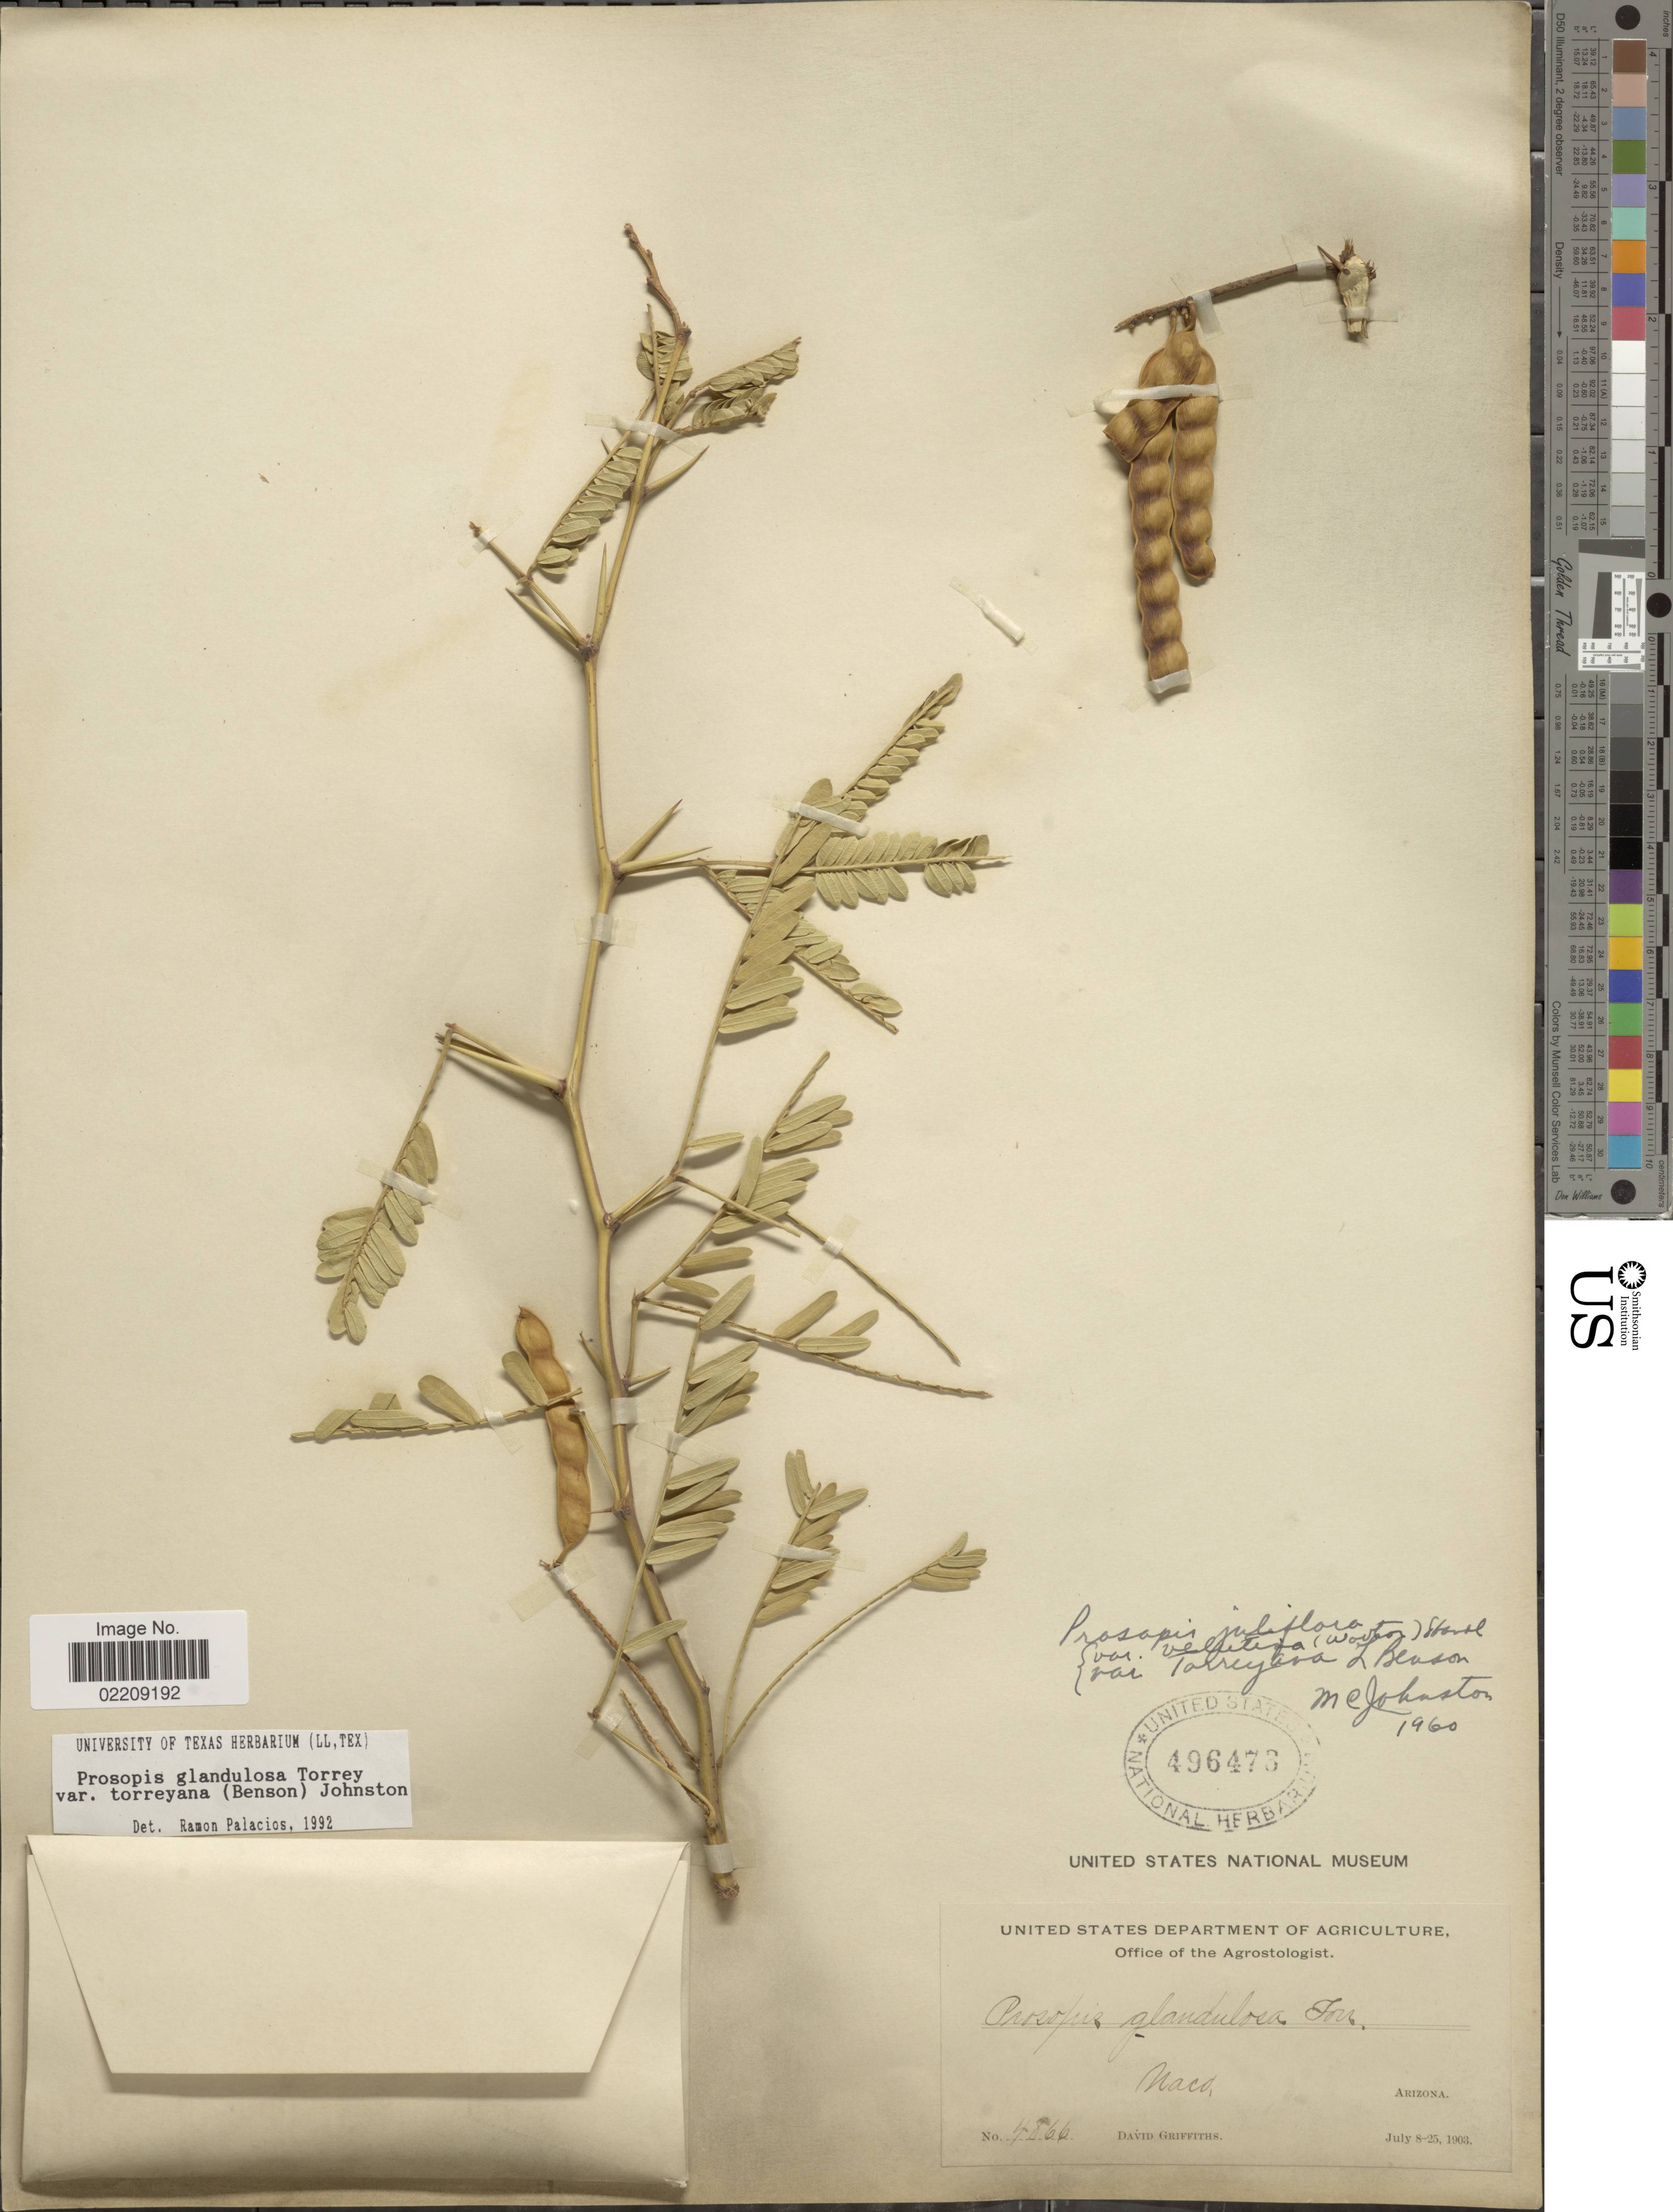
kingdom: Plantae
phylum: Tracheophyta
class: Magnoliopsida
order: Fabales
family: Fabaceae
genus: Neltuma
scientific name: Neltuma glandulosa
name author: (Torr.) Britton & Rose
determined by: Strong, Mark T., (BOT), Smithsonian Institution - National Museum of Natural History (UNITED STATES)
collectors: D. Griffiths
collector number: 4866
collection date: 1903-07-08/1903-07-25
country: United States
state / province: Arizona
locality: Naco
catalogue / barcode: US 496473